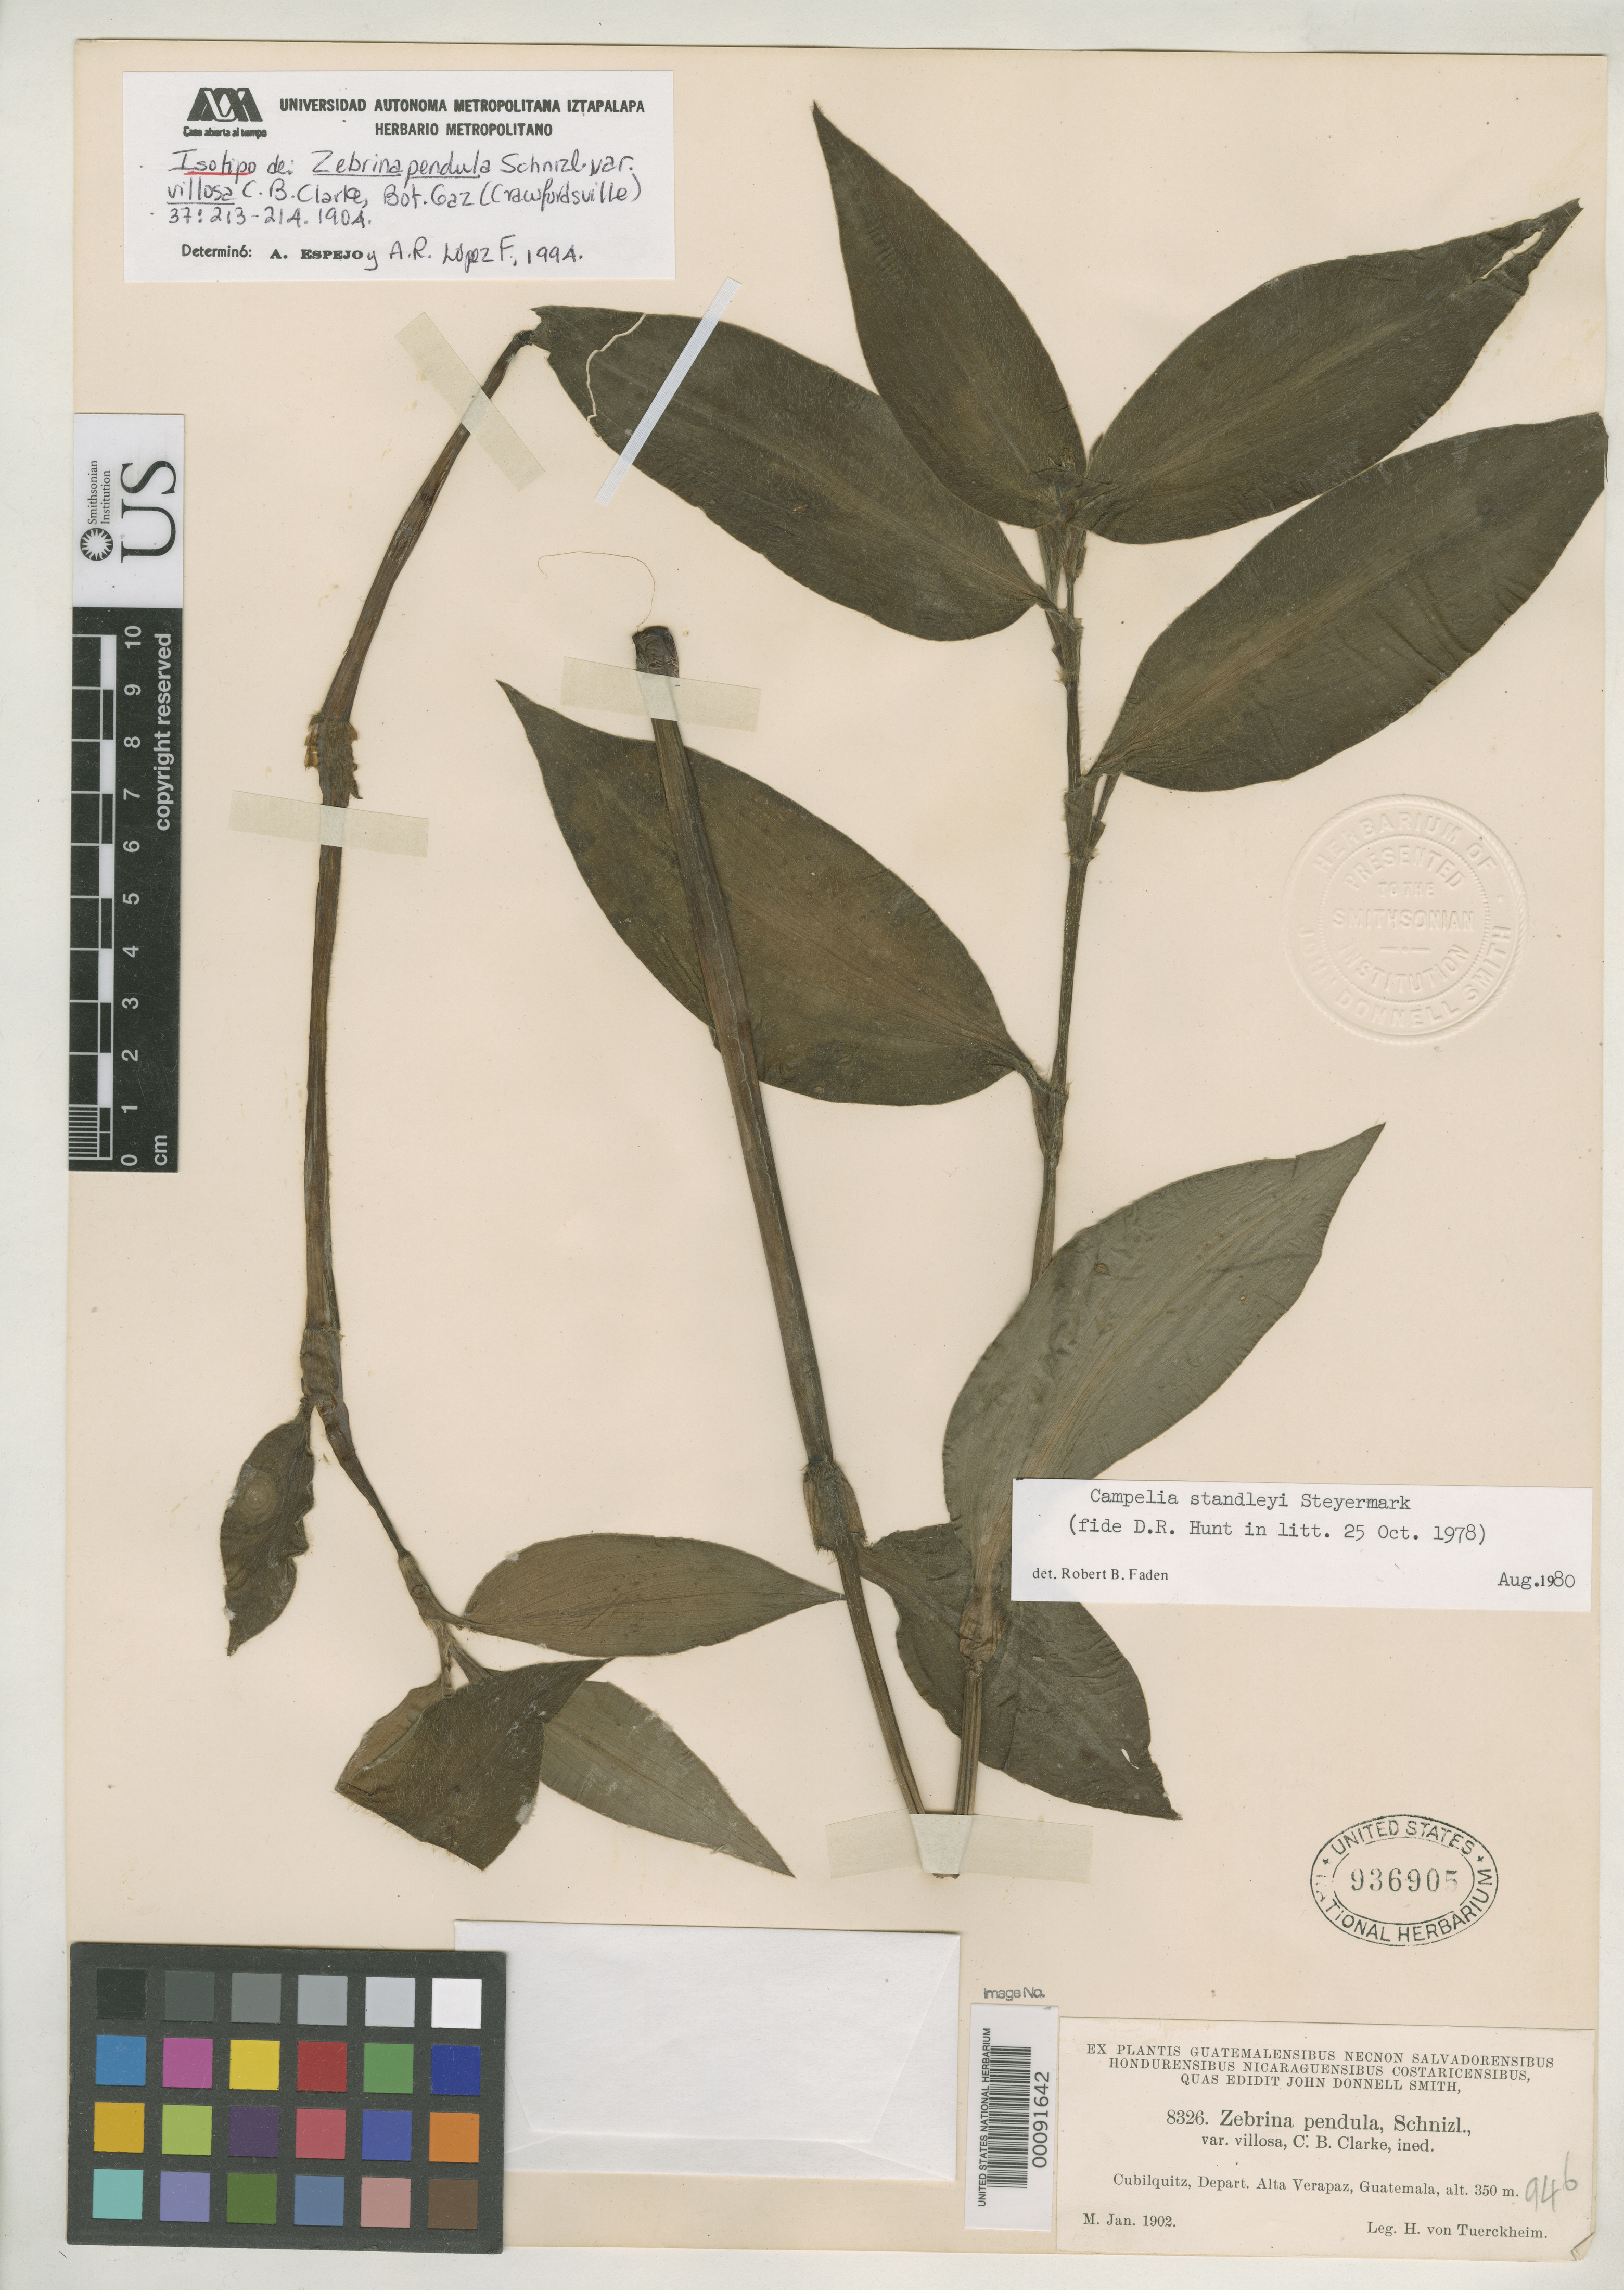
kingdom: Plantae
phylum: Tracheophyta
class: Liliopsida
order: Commelinales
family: Commelinaceae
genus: Zebrina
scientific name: Zebrina pendula var. villosa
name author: C.B. Clarke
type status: Isotype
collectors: H. von Türckheim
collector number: J.D.S. 8326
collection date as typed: Jan 1902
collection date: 1902-01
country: Guatemala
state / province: Alta Verapaz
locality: Cubilquitz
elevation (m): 350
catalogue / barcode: US 936905